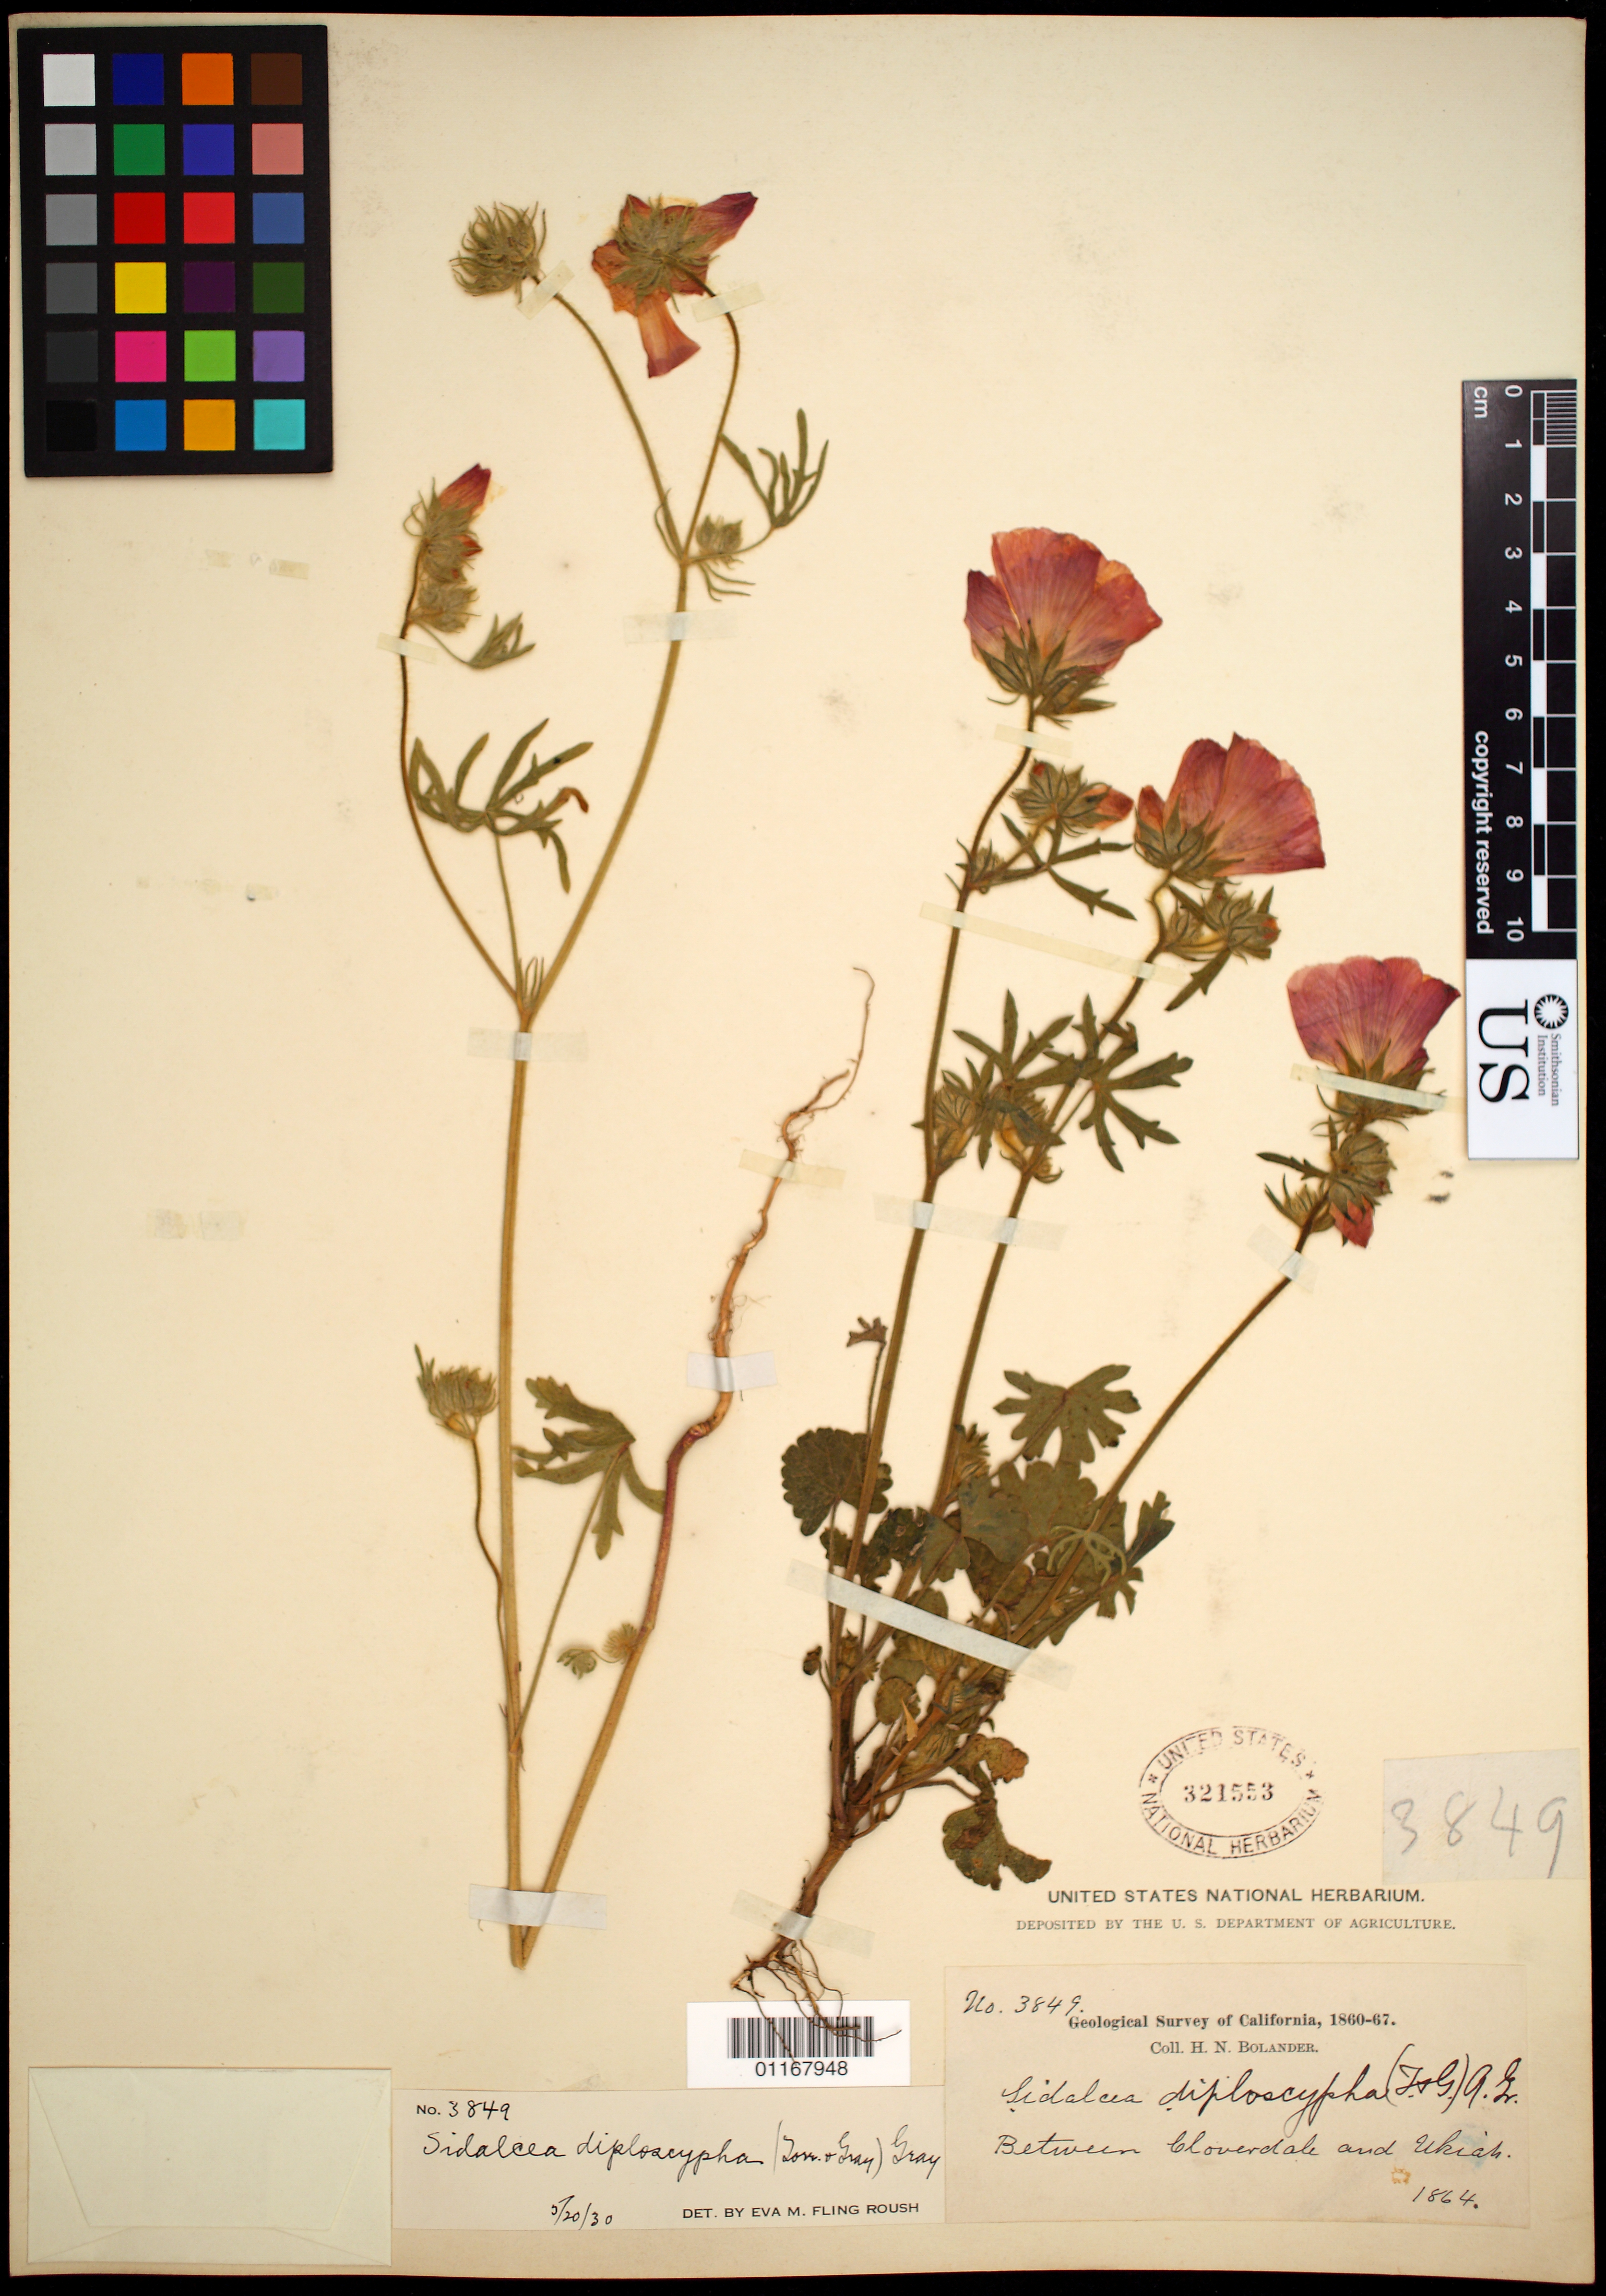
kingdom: Plantae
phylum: Tracheophyta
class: Magnoliopsida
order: Malvales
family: Malvaceae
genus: Sidalcea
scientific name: Sidalcea diploscypha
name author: A. Gray ex Benth.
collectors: H. Bolander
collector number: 3849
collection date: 1864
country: United States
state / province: California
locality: Between Cloverdale and Ukiah.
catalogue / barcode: US 321553